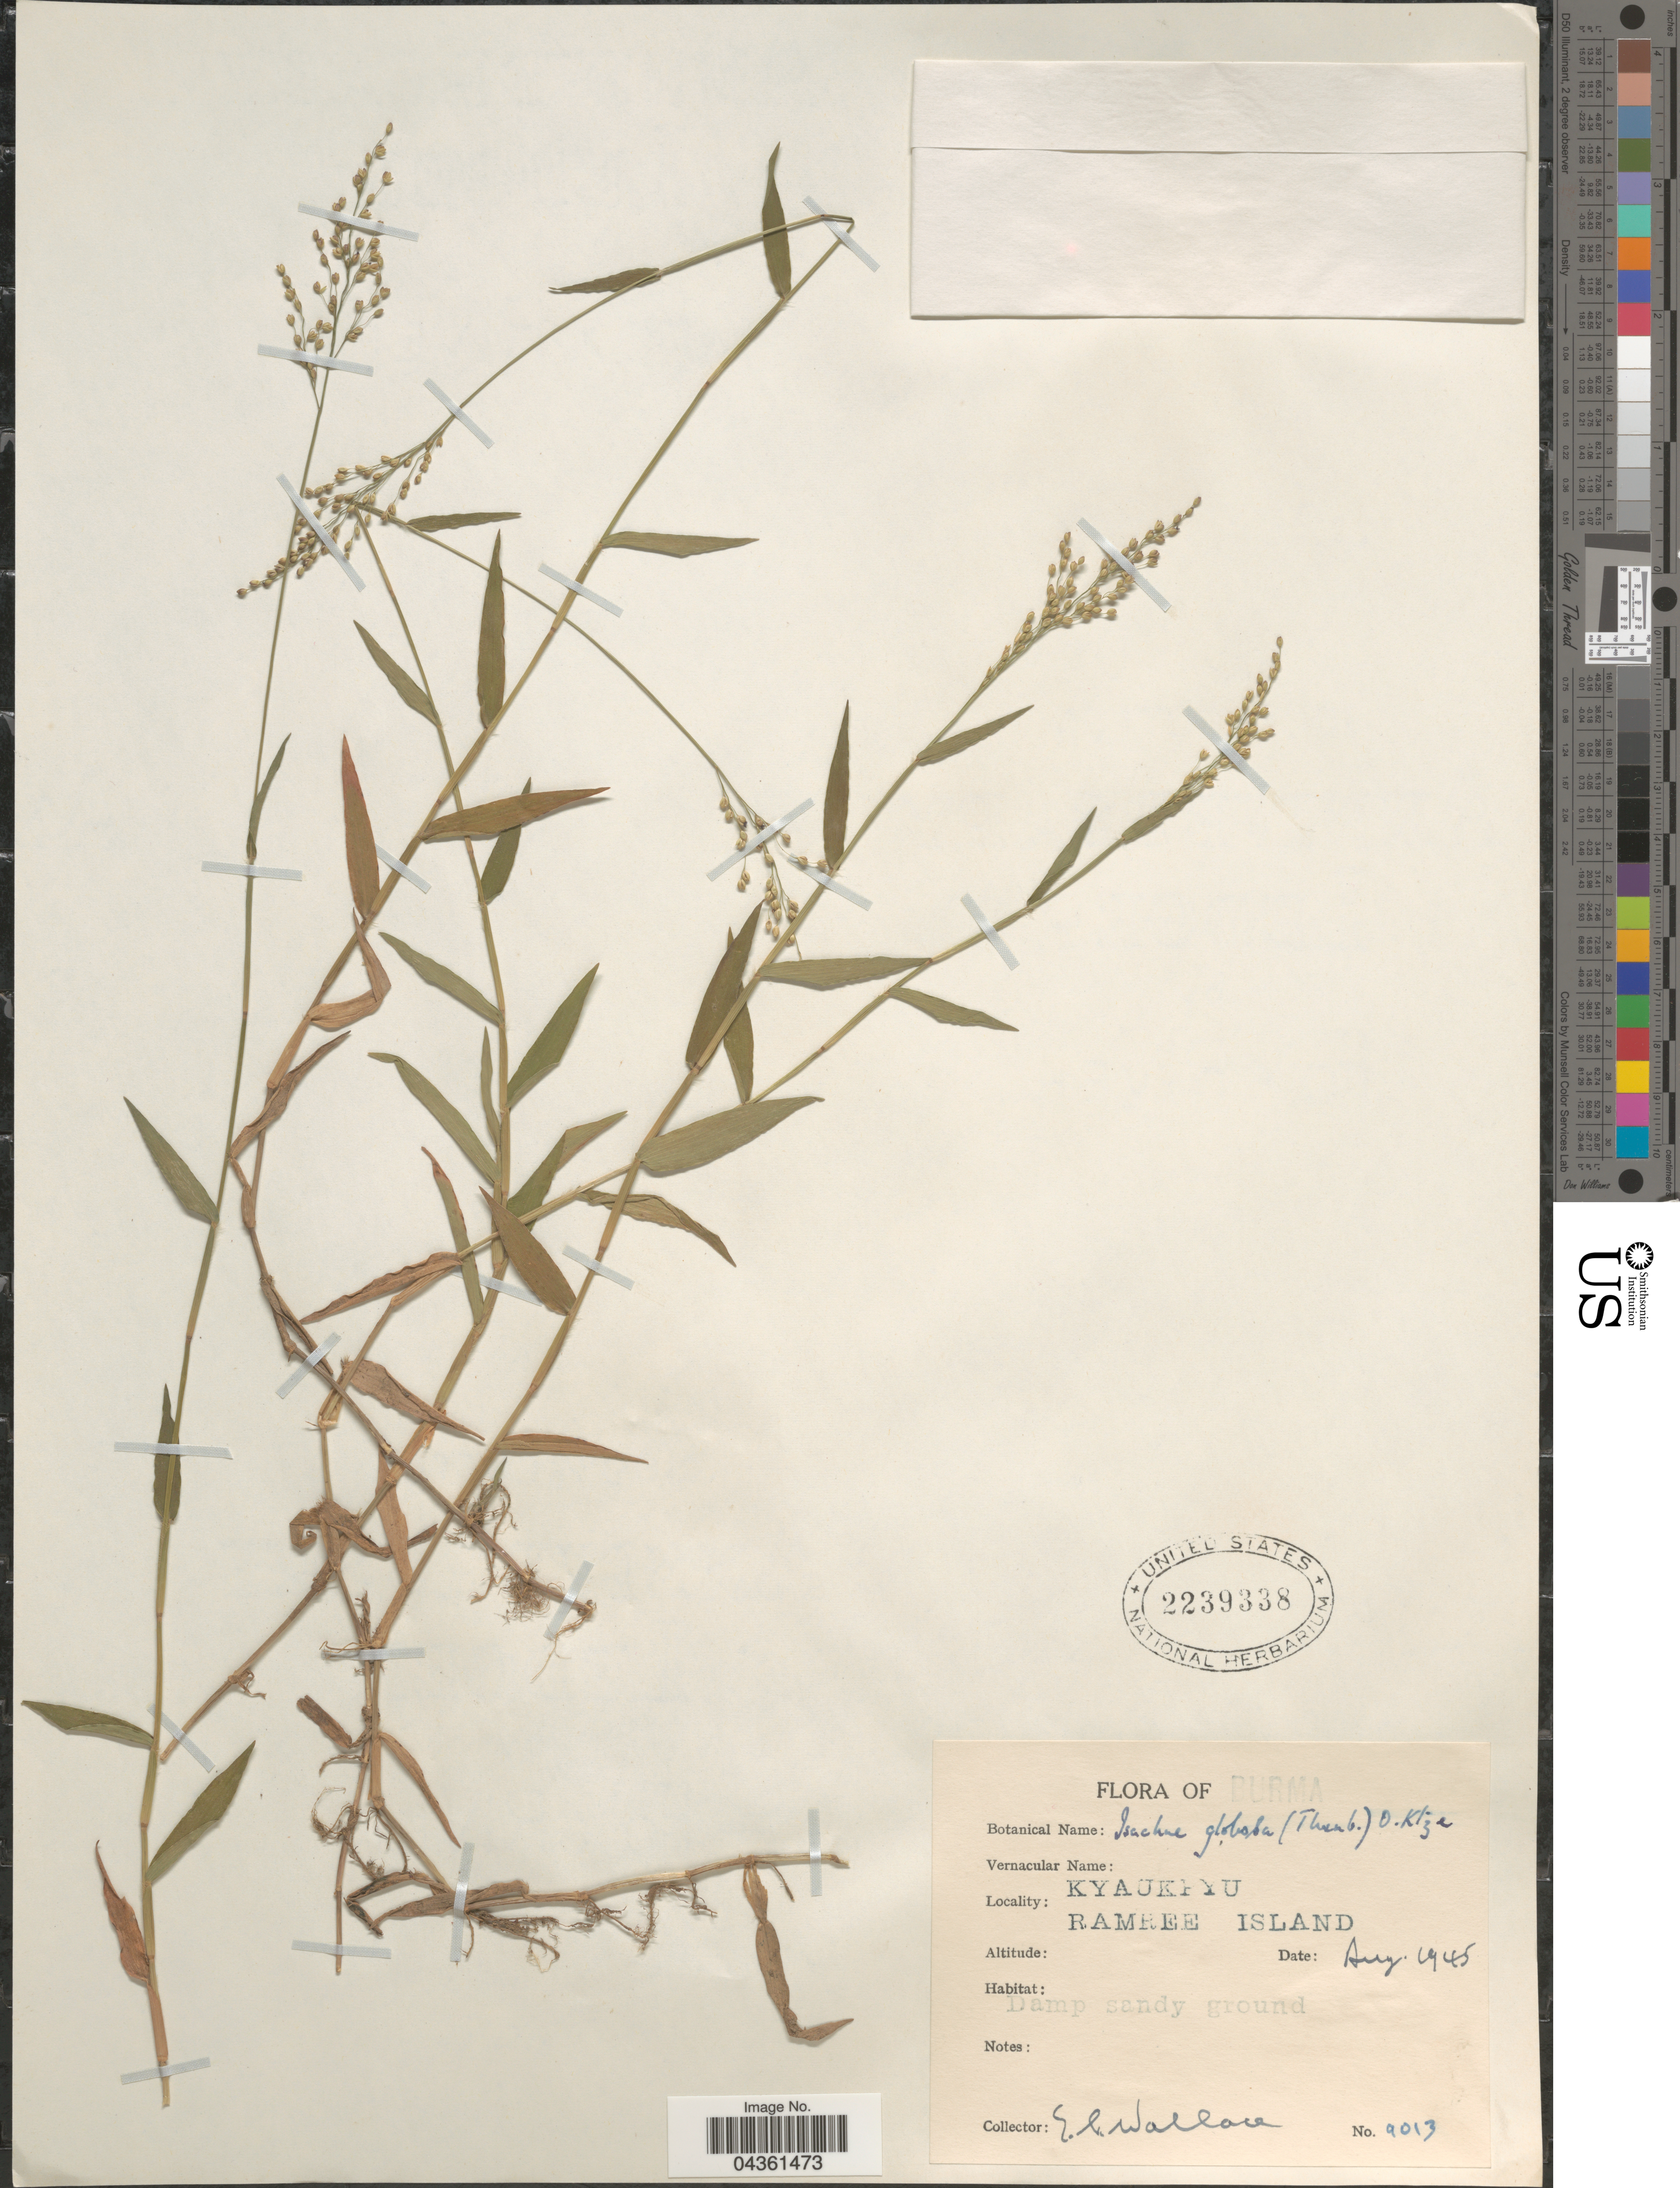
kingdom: Plantae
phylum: Tracheophyta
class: Liliopsida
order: Poales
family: Poaceae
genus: Isachne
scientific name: Isachne globosa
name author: (Thunb.) Kuntze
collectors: E. C. Wallace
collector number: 9013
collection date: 1945-08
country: Myanmar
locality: Burma. Kyaukpyu. Ramree Island.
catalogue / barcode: US 2239338